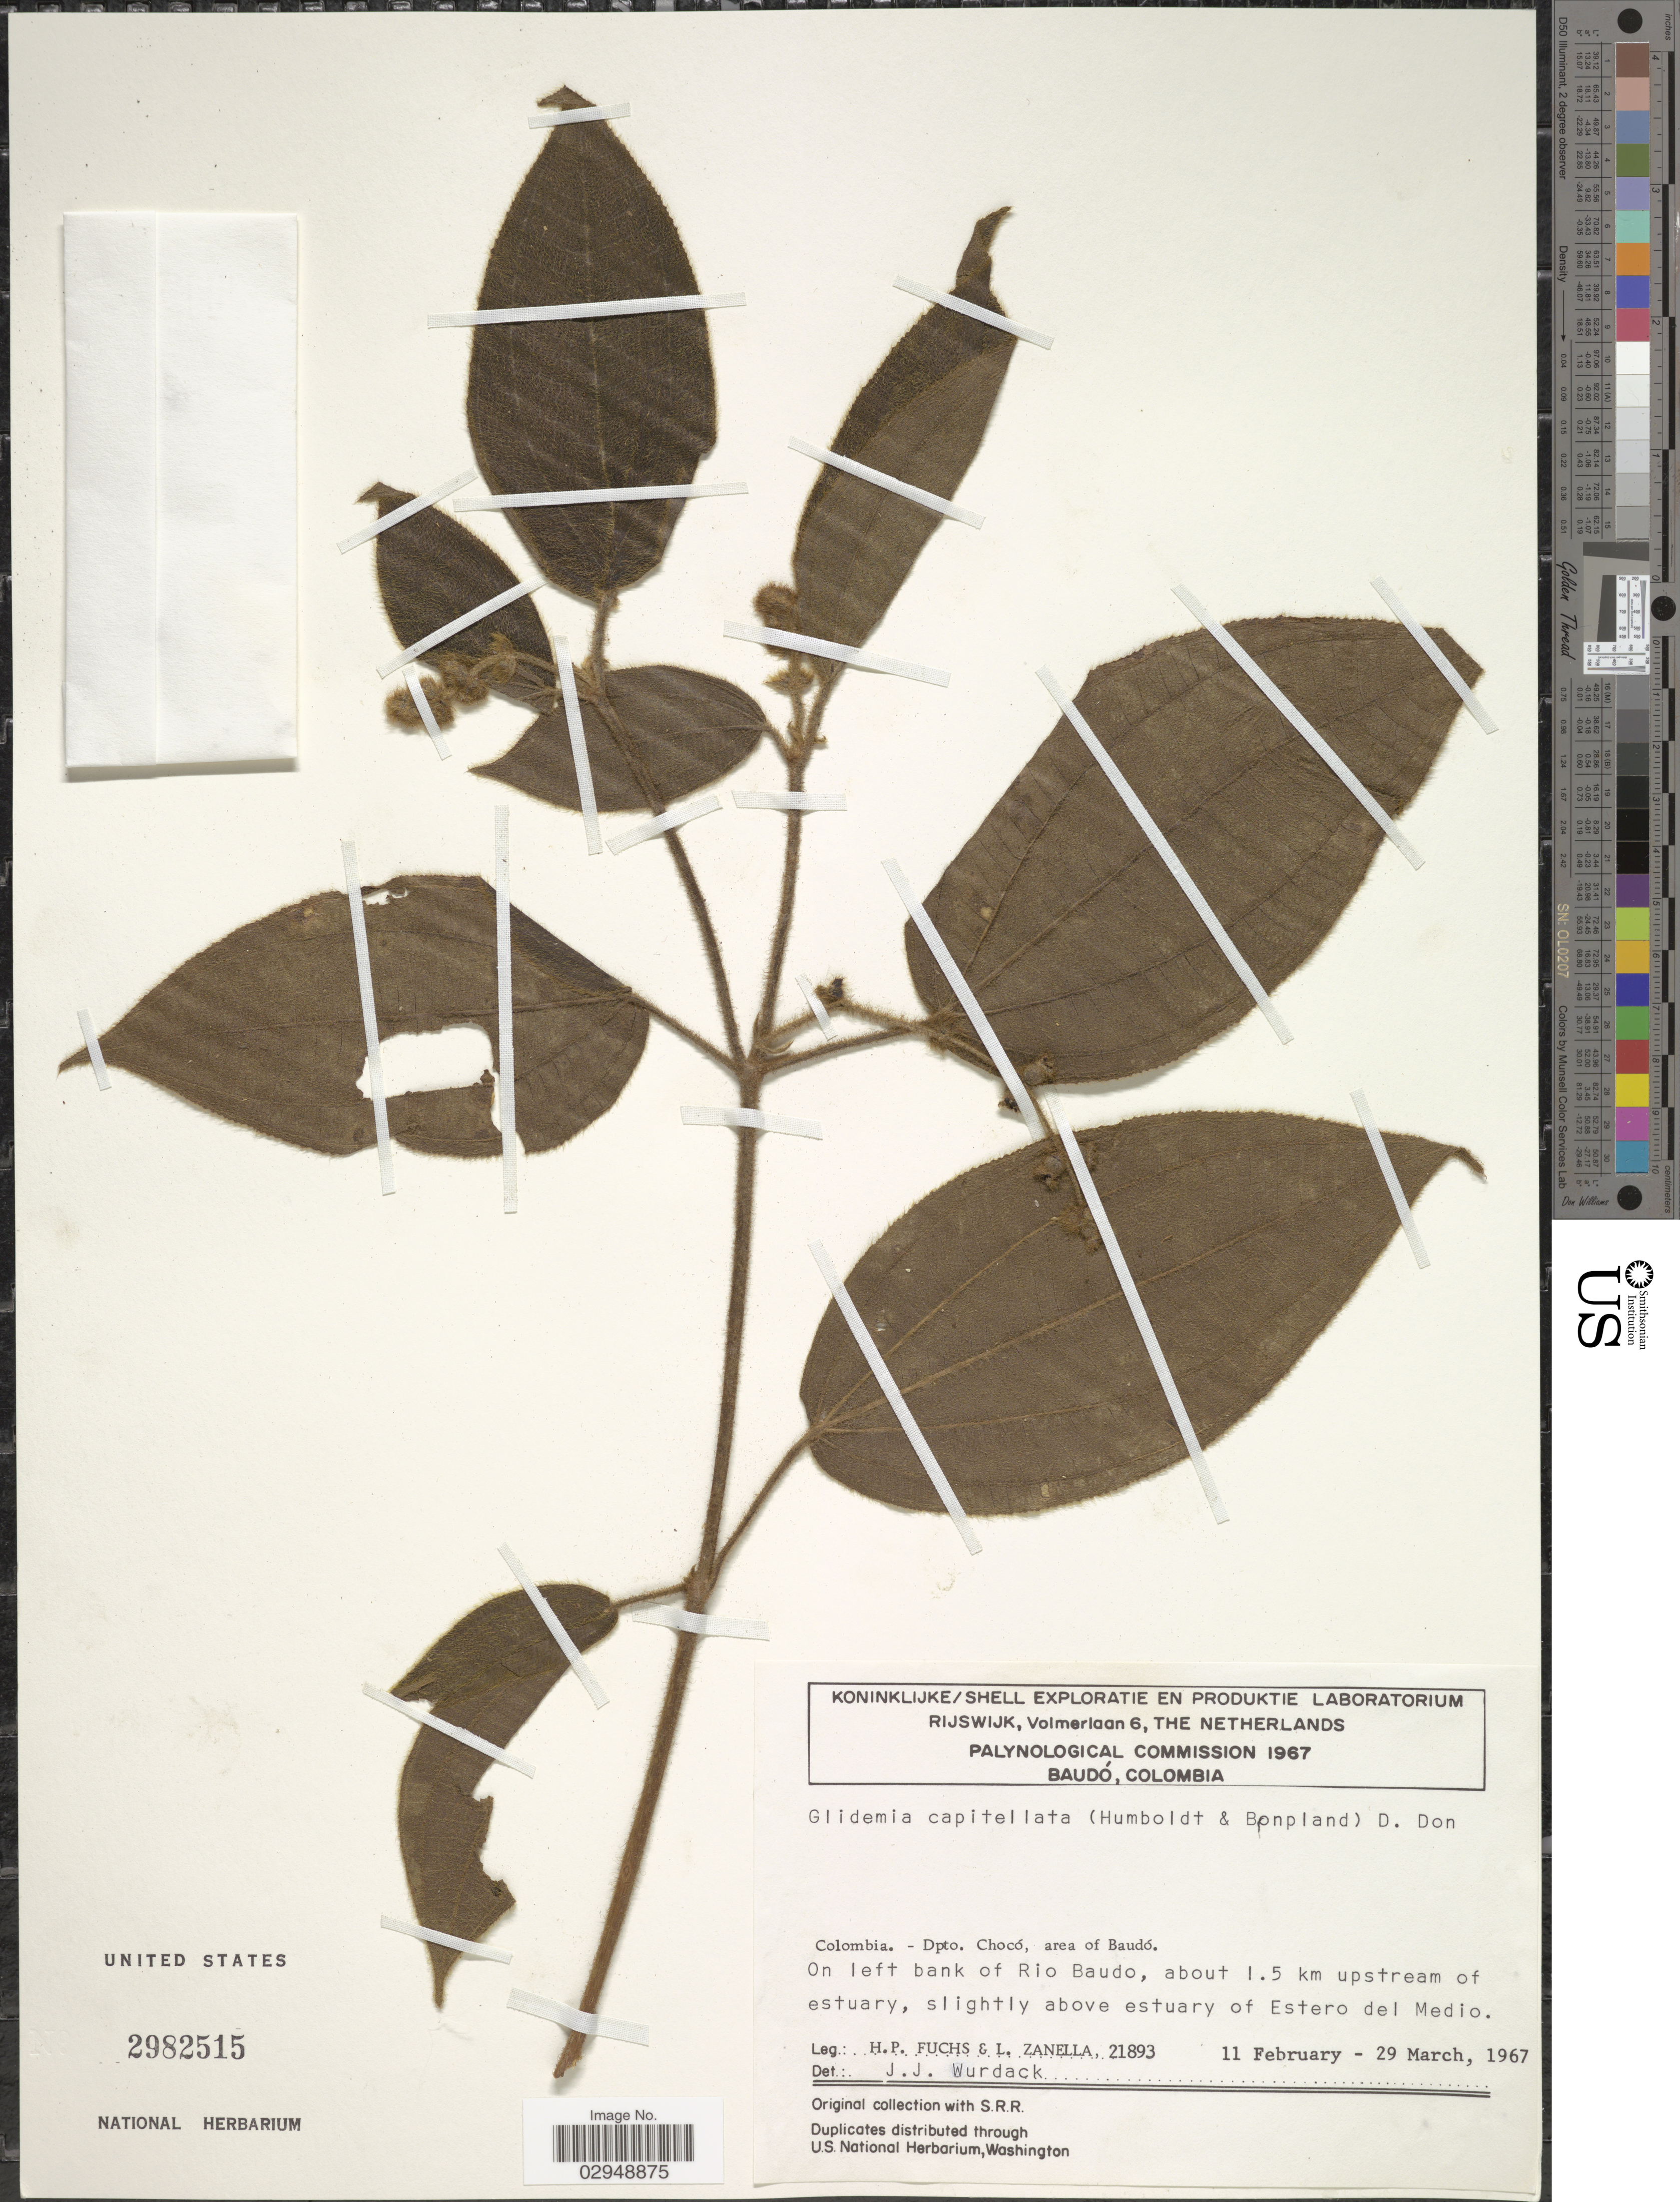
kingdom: Plantae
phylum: Tracheophyta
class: Magnoliopsida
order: Myrtales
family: Melastomataceae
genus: Clidemia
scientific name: Clidemia capitellata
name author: (Bonpl.) D. Don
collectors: H. P. Fuchs & L. Zanella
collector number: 21893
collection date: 1967-02-11/1967-03-29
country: Colombia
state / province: Chocó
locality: Dpto. Chocó, area of Baudó. On left bank of Rio Baudo, about 1.5 km upstream of estuary, slightly above estuary of Estero del Medio.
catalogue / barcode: US 2982515